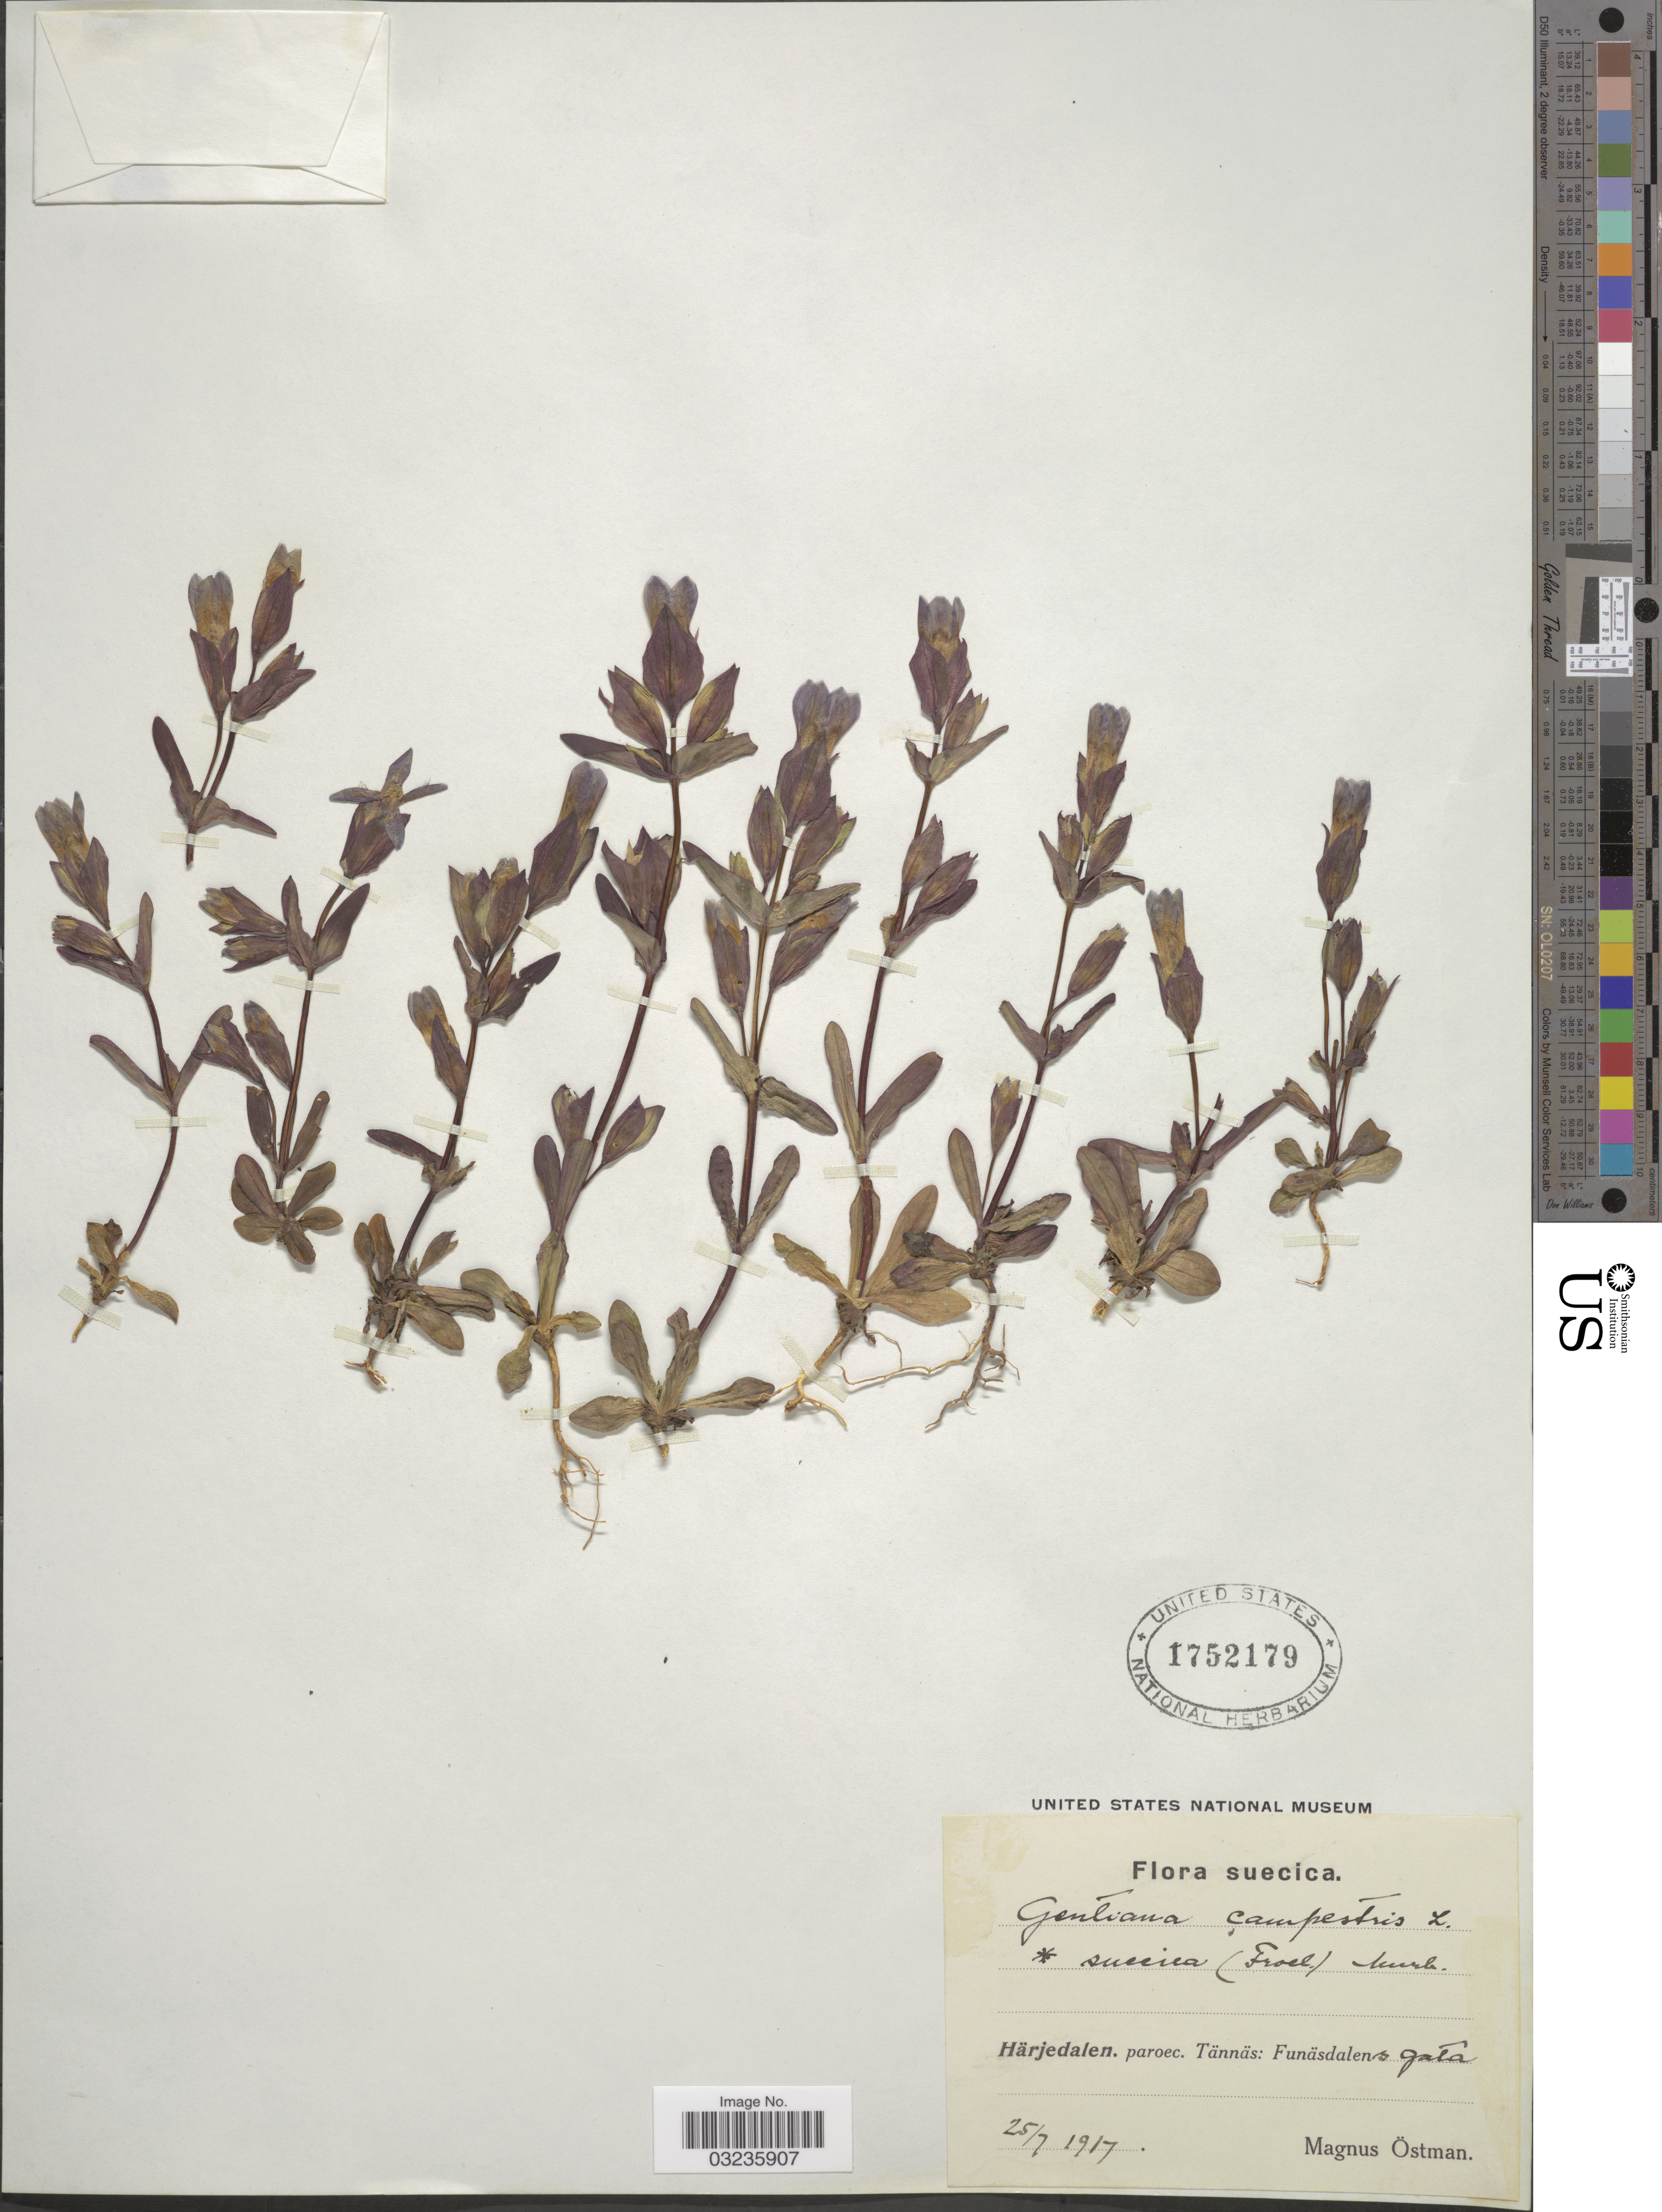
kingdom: Plantae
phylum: Tracheophyta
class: Magnoliopsida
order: Gentianales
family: Gentianaceae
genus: Gentiana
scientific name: Gentiana campestris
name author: L.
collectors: M. Östman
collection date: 1917-07-25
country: Sweden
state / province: Jamtland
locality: Härjedalen. paroec. Tännäs: Funäsdalens gata.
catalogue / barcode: US 1752179